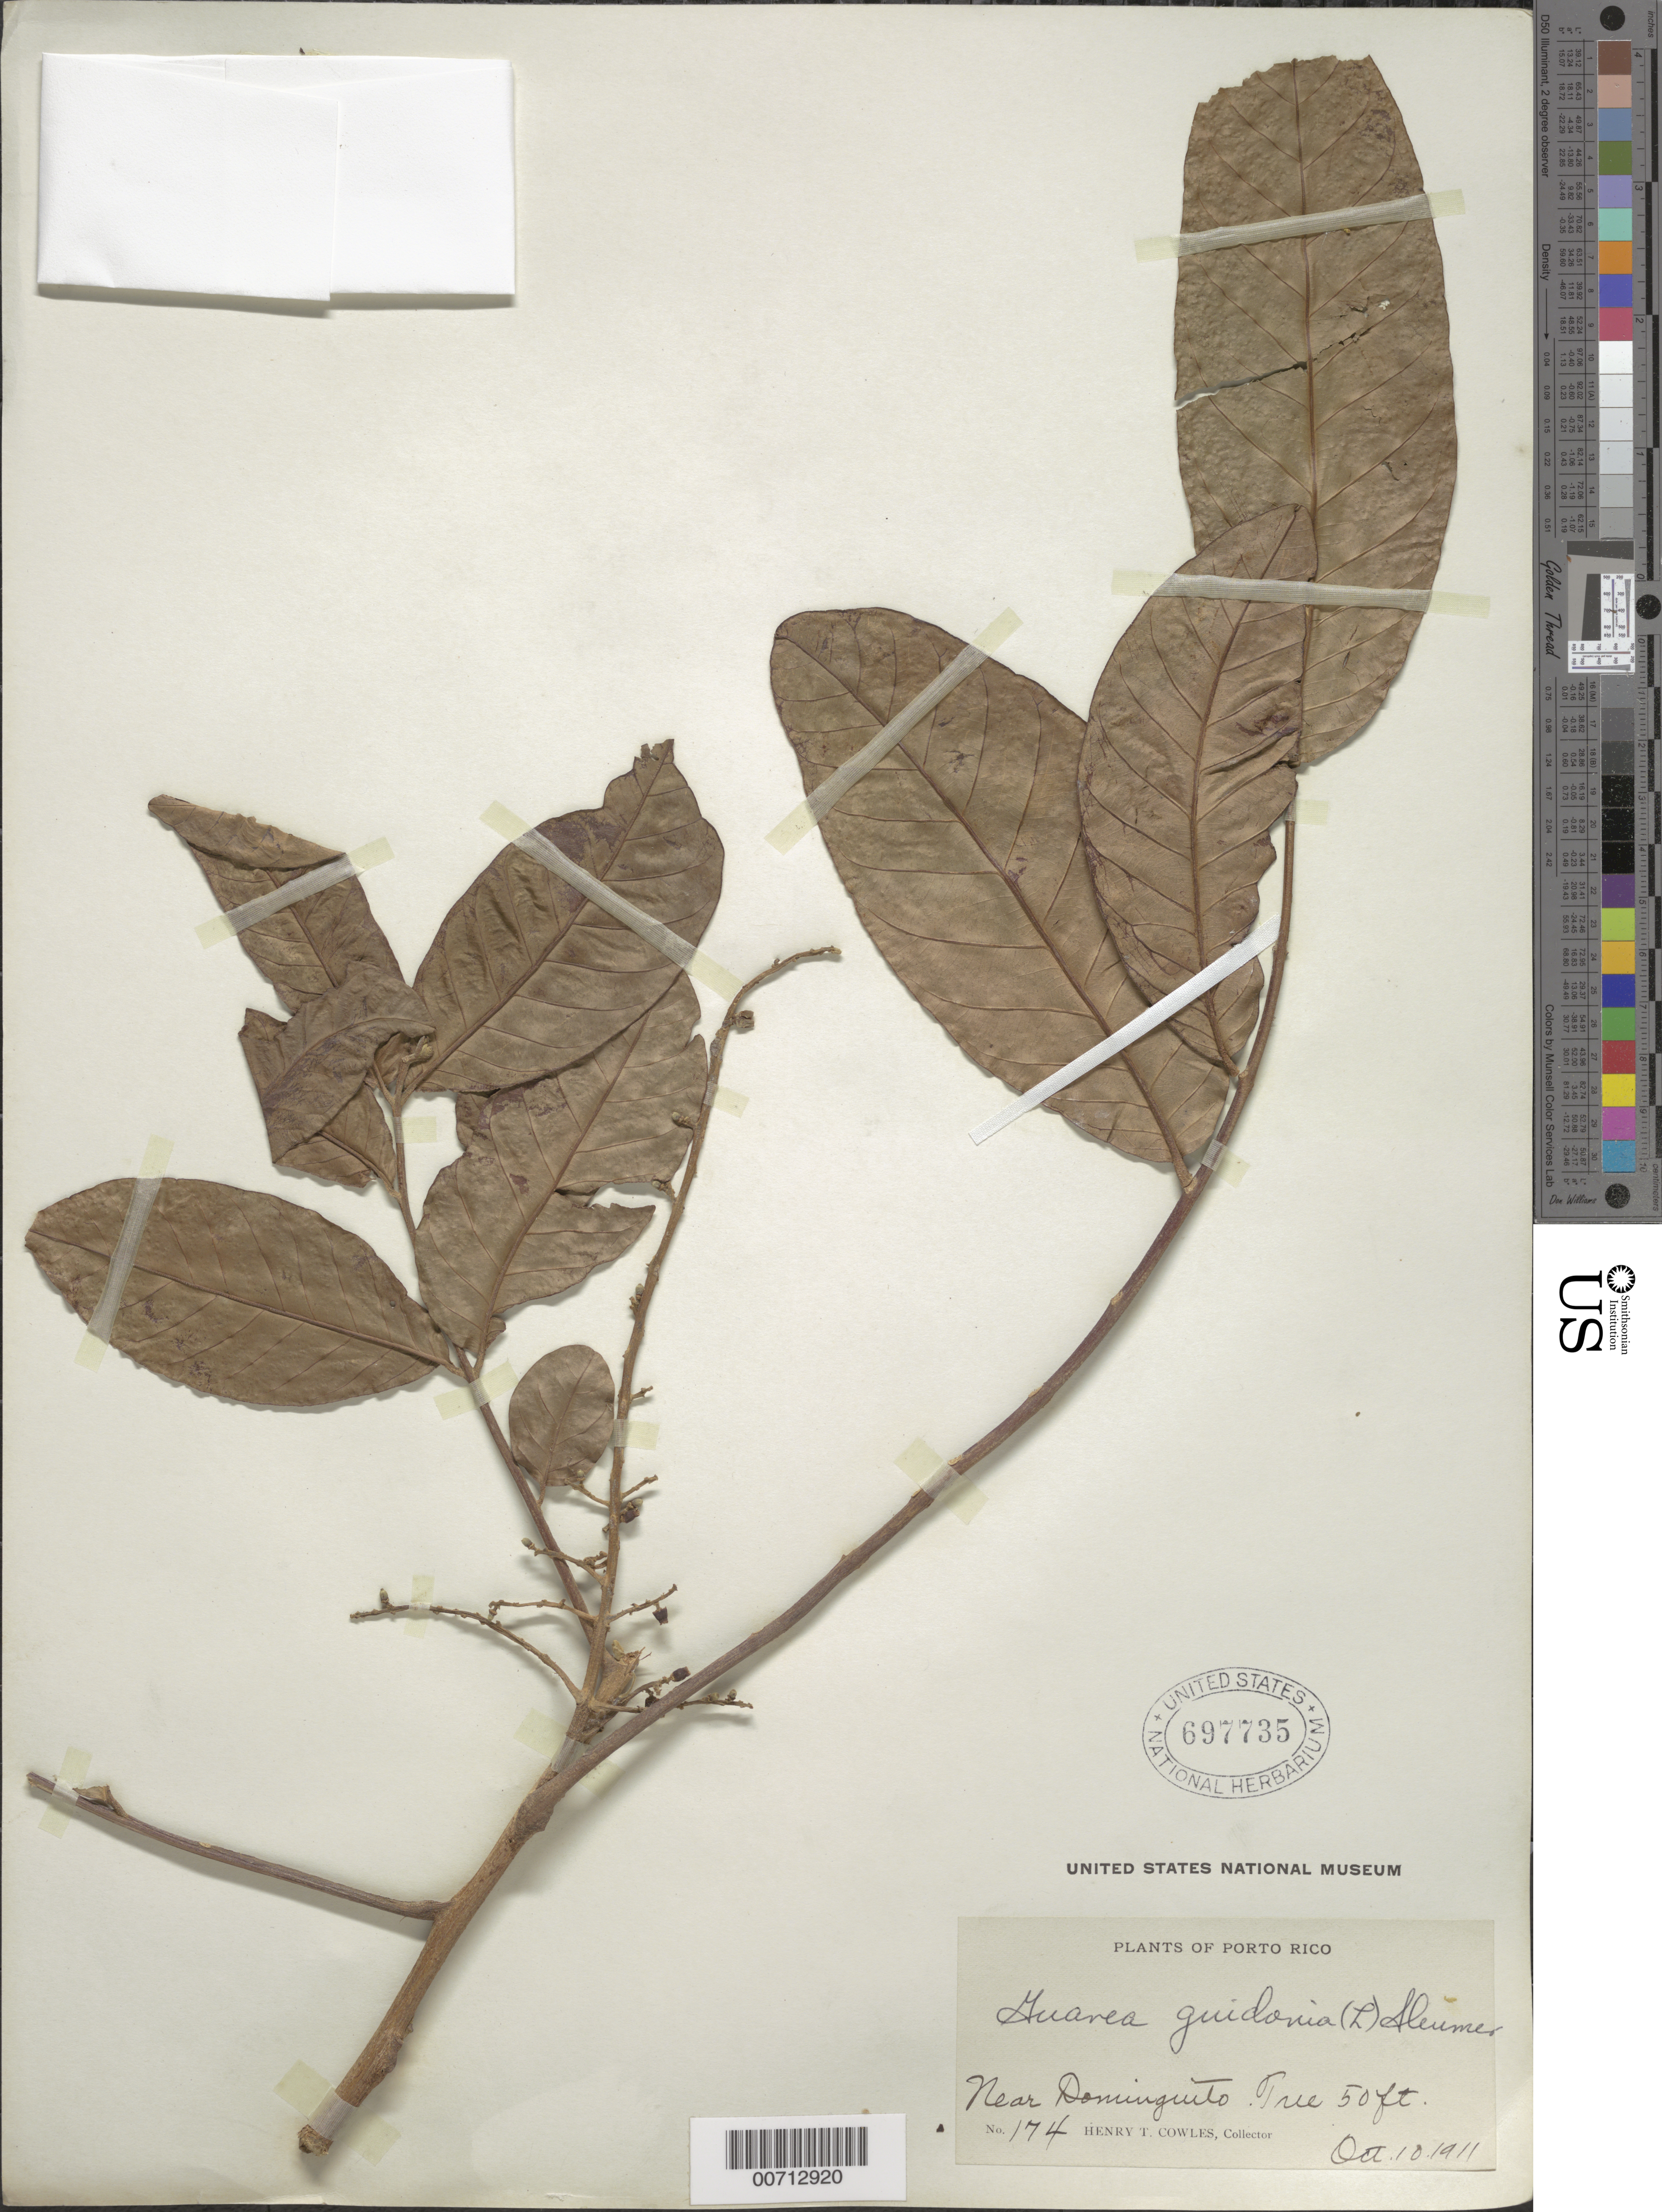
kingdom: Plantae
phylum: Tracheophyta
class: Magnoliopsida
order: Sapindales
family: Meliaceae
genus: Guarea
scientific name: Guarea guidonia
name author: (L.) Sleumer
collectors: H. Cowles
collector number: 174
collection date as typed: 10 Oct 1911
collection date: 1911-10-10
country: Puerto Rico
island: Greater Antilles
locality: Dominguito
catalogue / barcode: US 697735